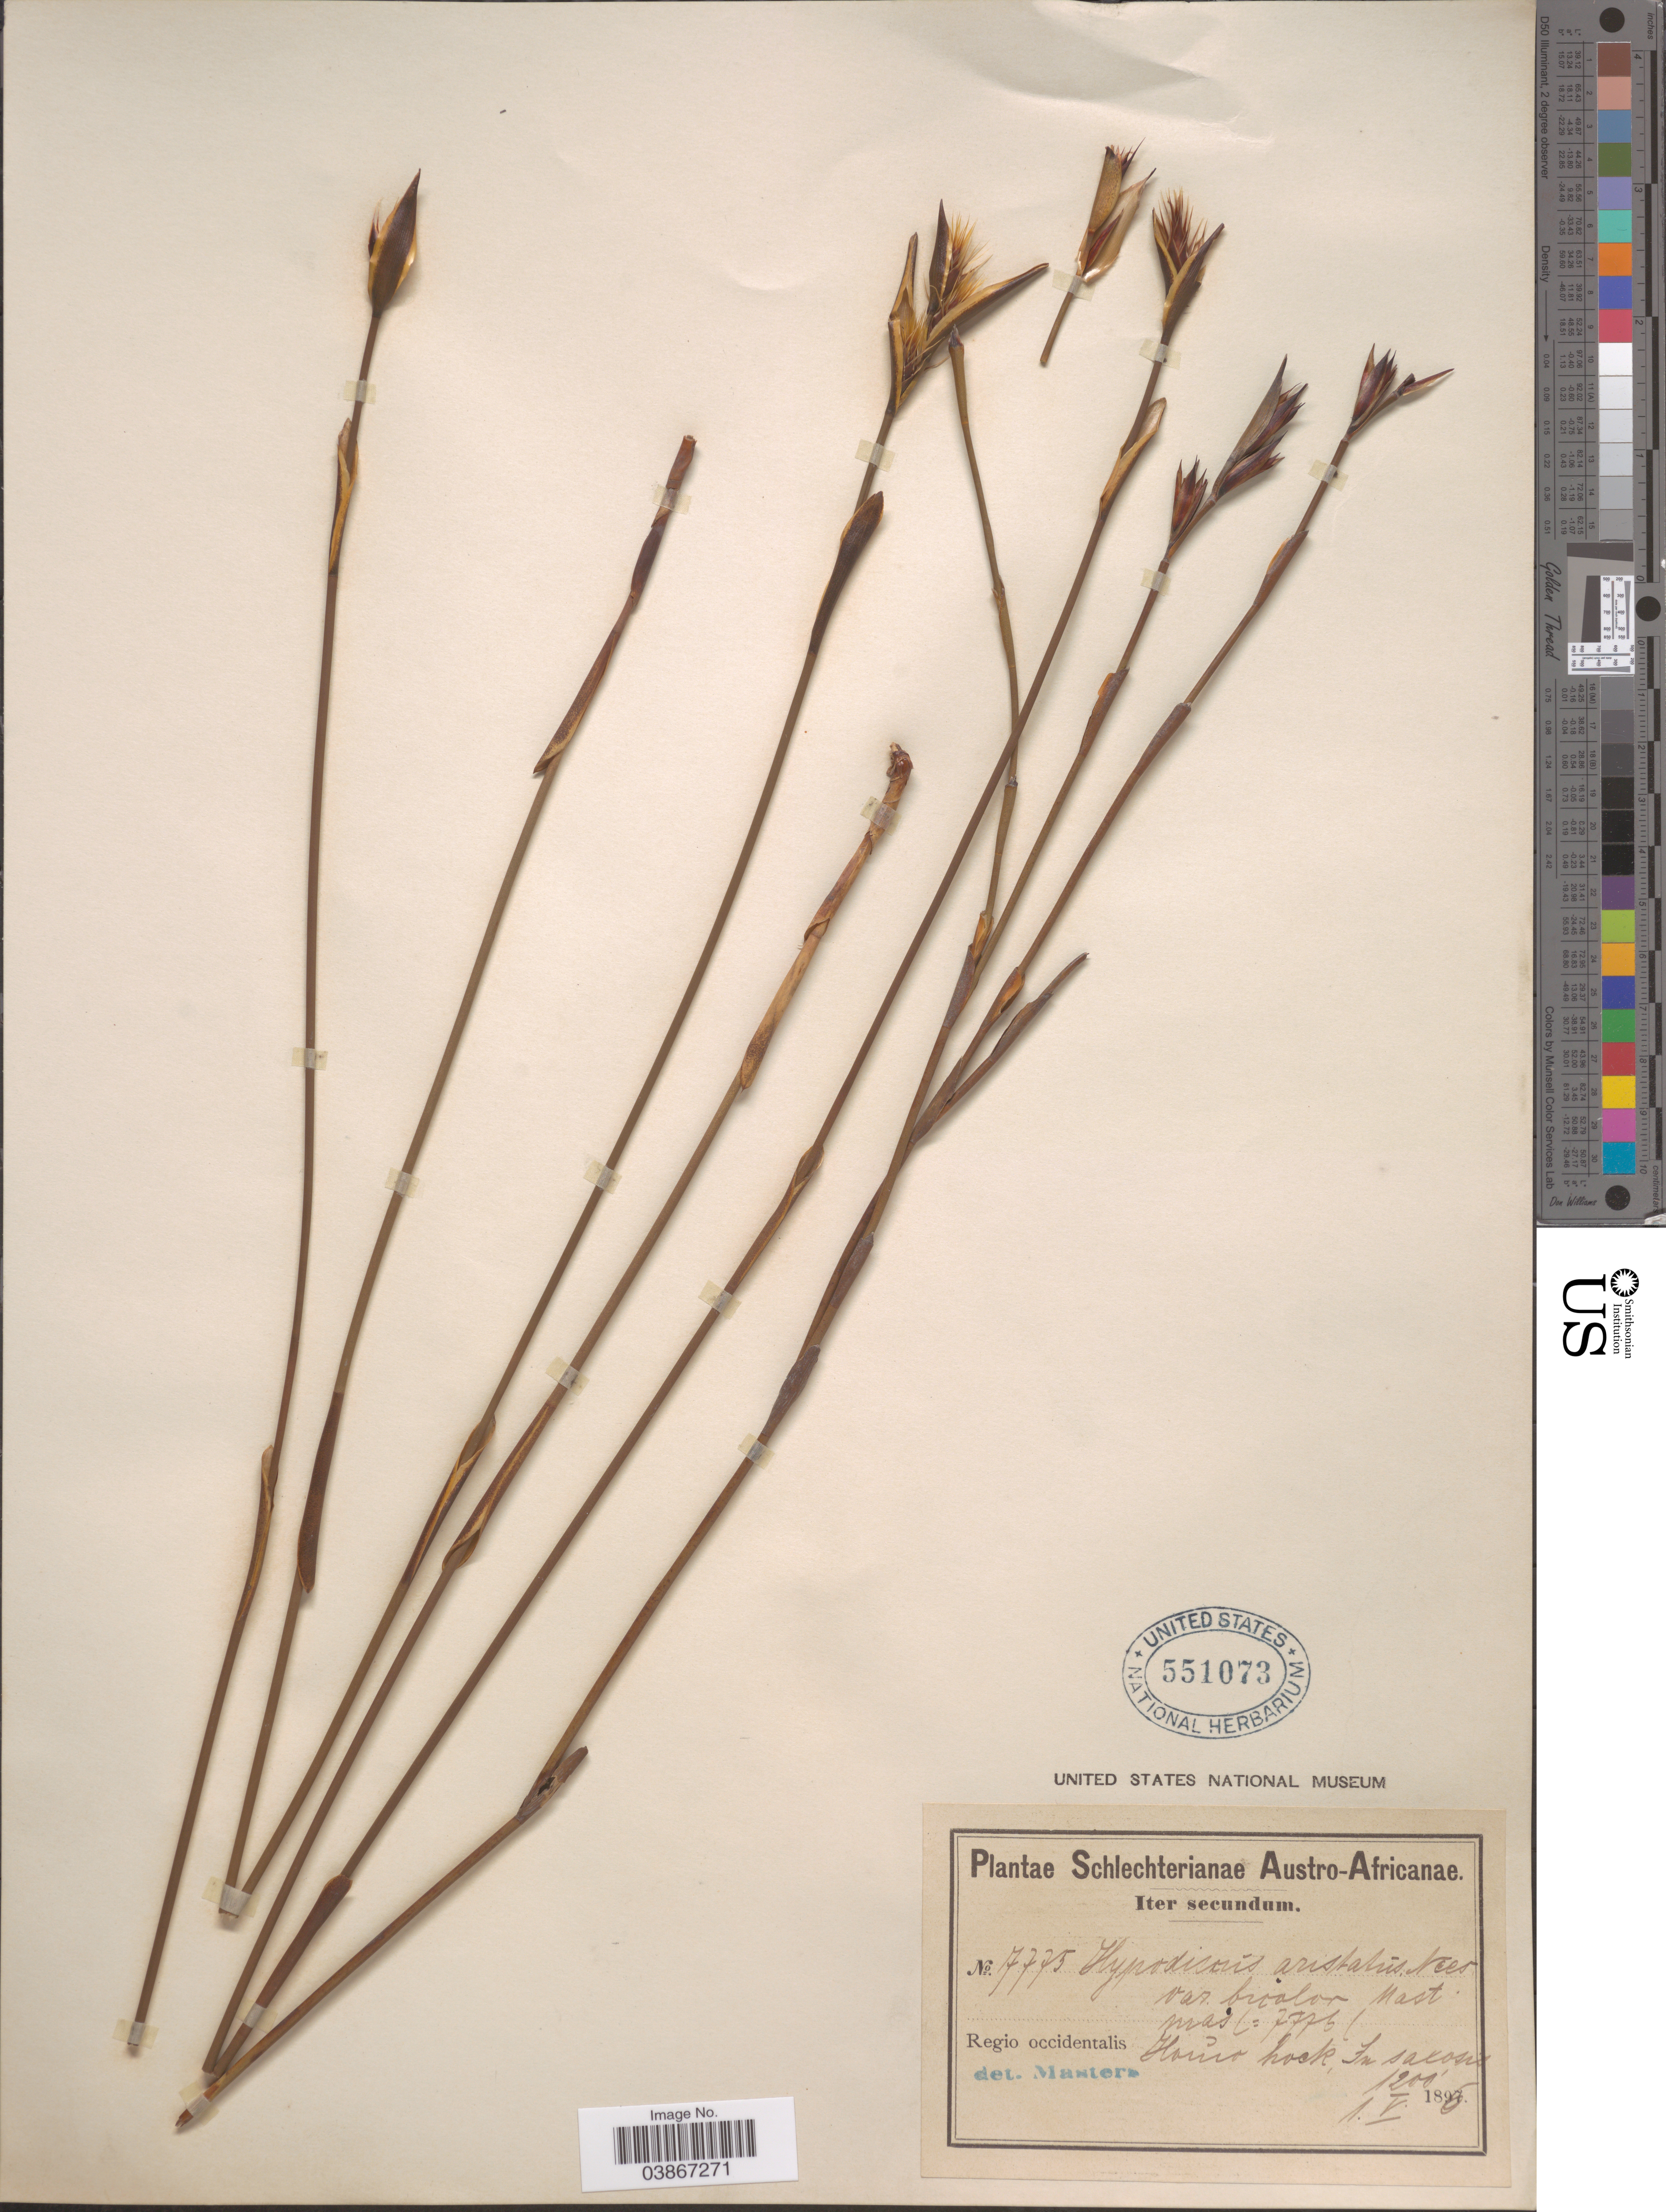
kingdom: Plantae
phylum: Tracheophyta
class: Liliopsida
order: Poales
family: Restionaceae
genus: Hypodiscus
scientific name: Hypodiscus aristatus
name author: (Thunb.) C. Krauss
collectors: Schlechter, --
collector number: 7775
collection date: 1896-05-01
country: South Africa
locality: Austro-Africanae. Regio occidentalis: Houw hoek, In saxosis.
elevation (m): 366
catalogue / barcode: US 551073